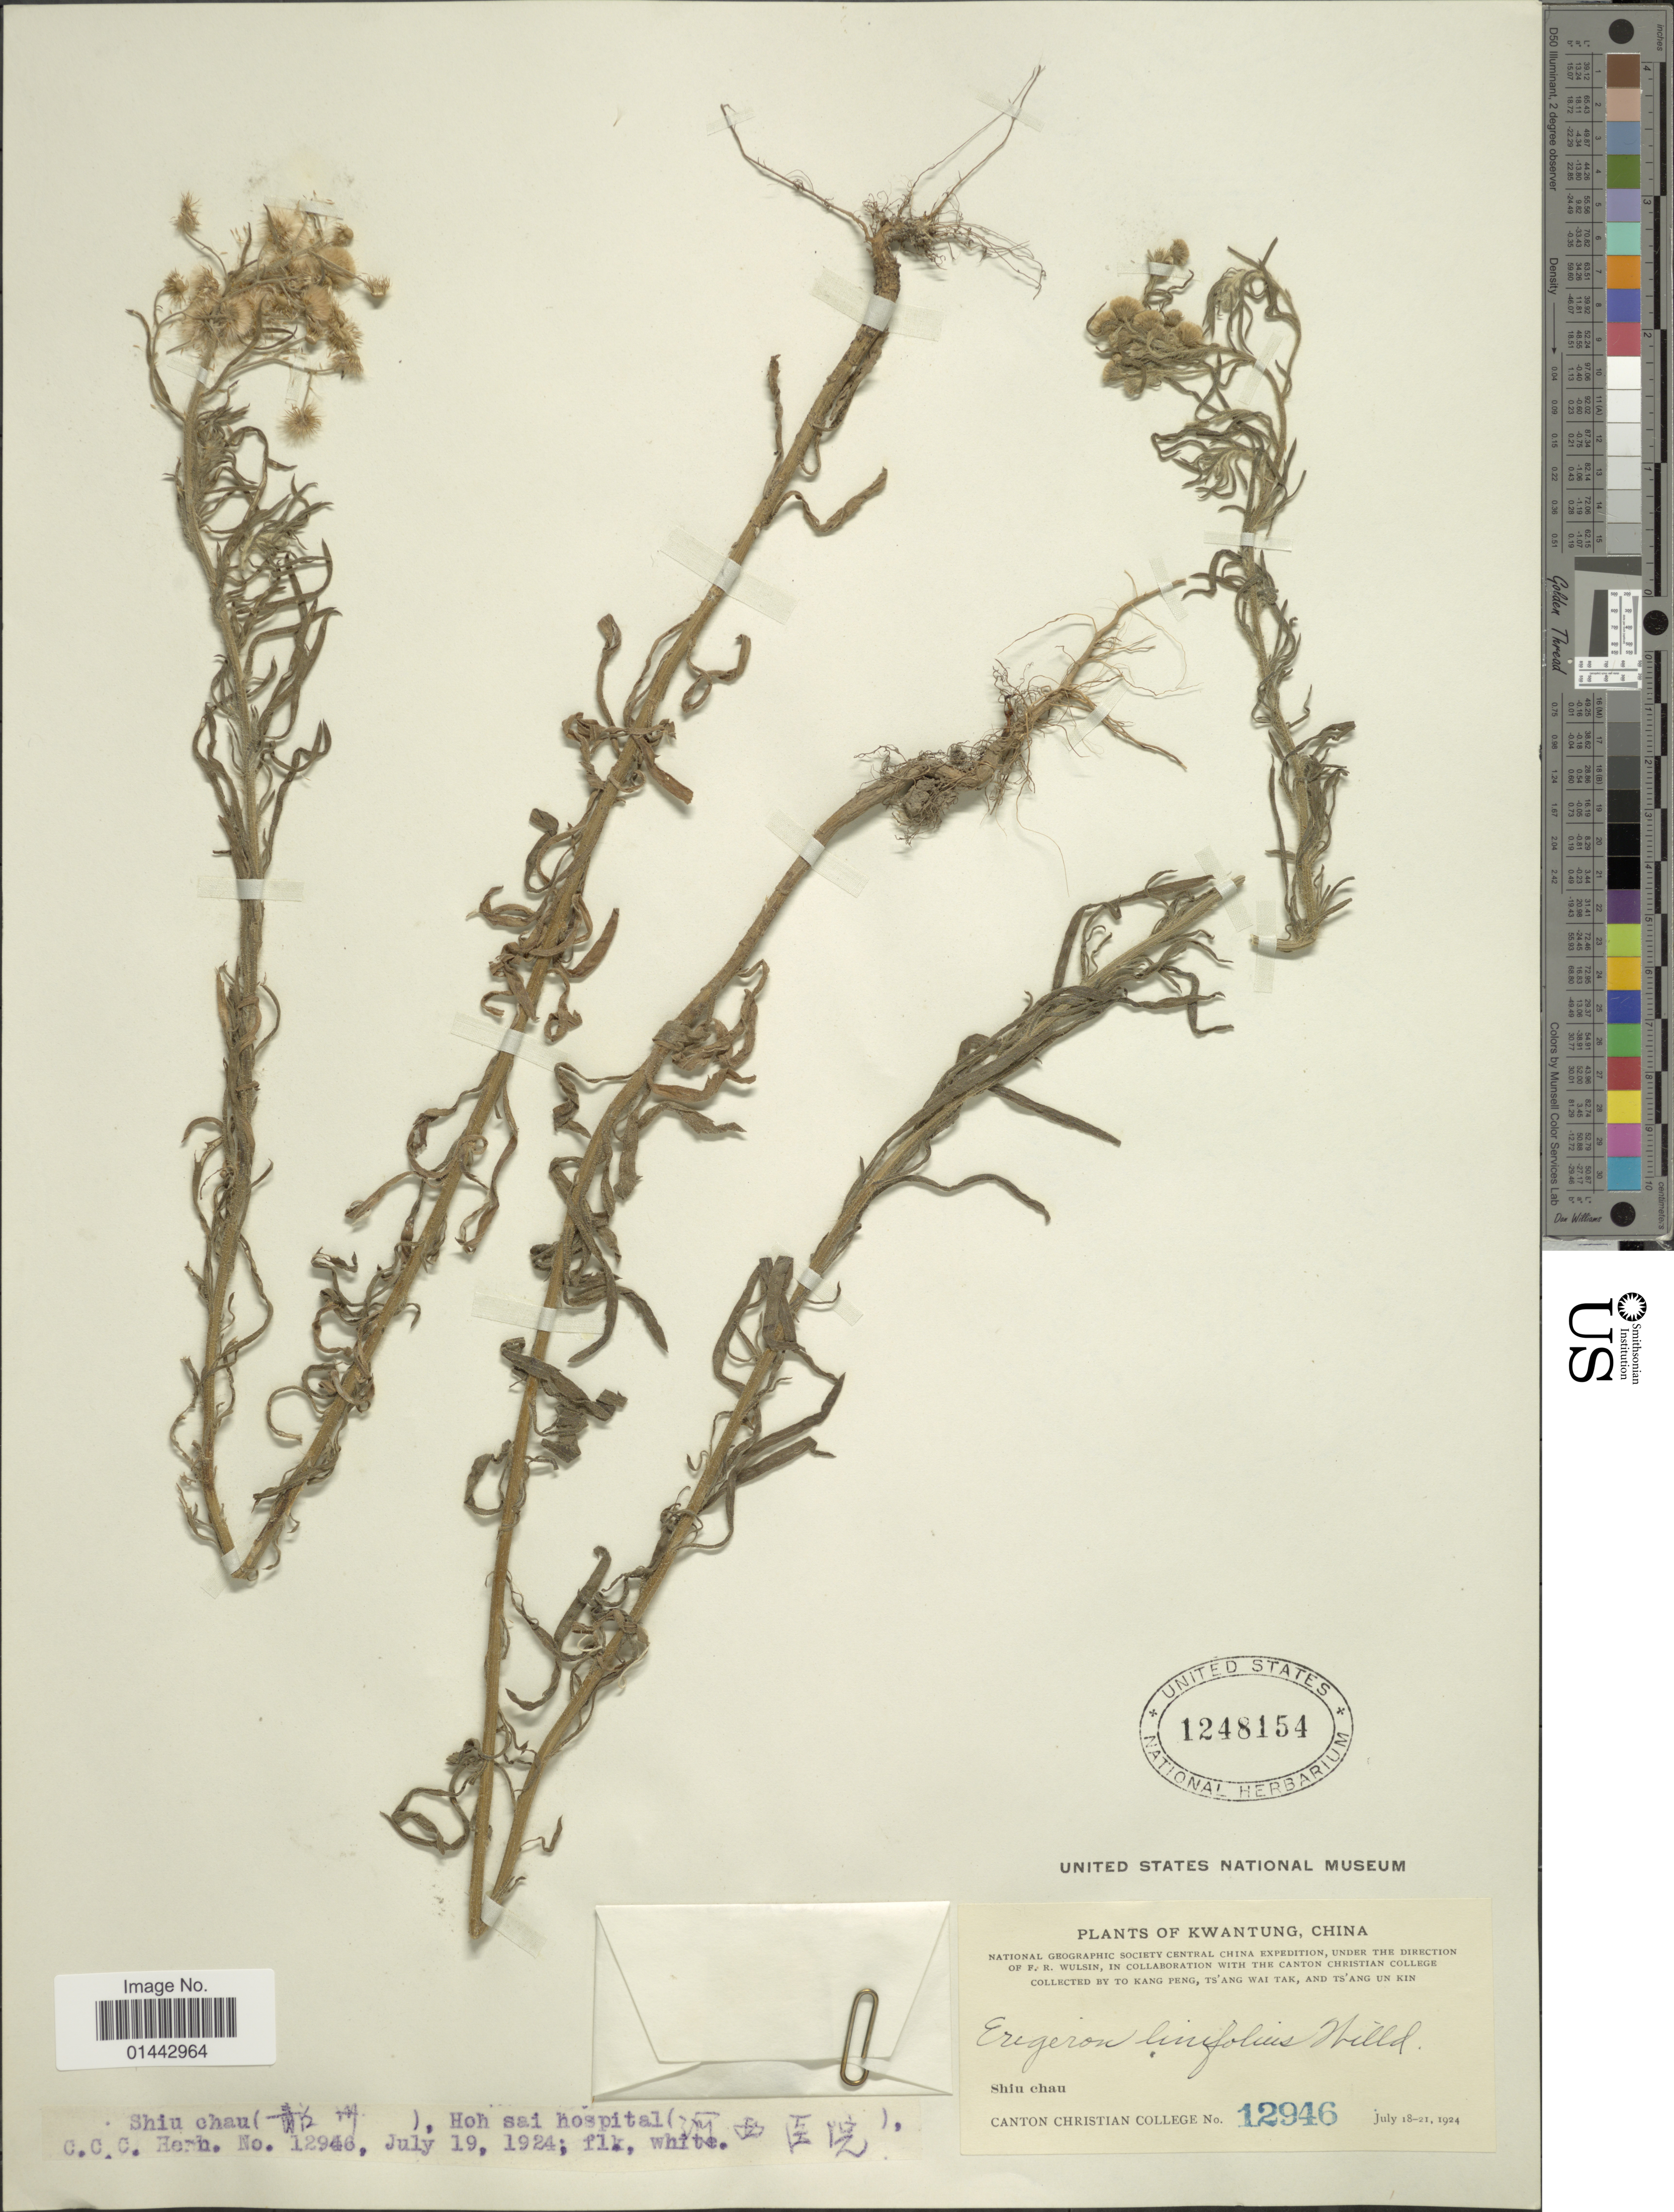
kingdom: Plantae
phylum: Tracheophyta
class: Magnoliopsida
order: Asterales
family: Asteraceae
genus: Erigeron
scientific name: Erigeron bonariensis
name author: L.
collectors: K. Peng, W. T. Tsang & U. K. Tsang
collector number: Canton Christian College 12946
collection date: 1924-07-18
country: China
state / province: Guangdong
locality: Shiu chau, Hoh sai hospital.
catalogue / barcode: US 1248154